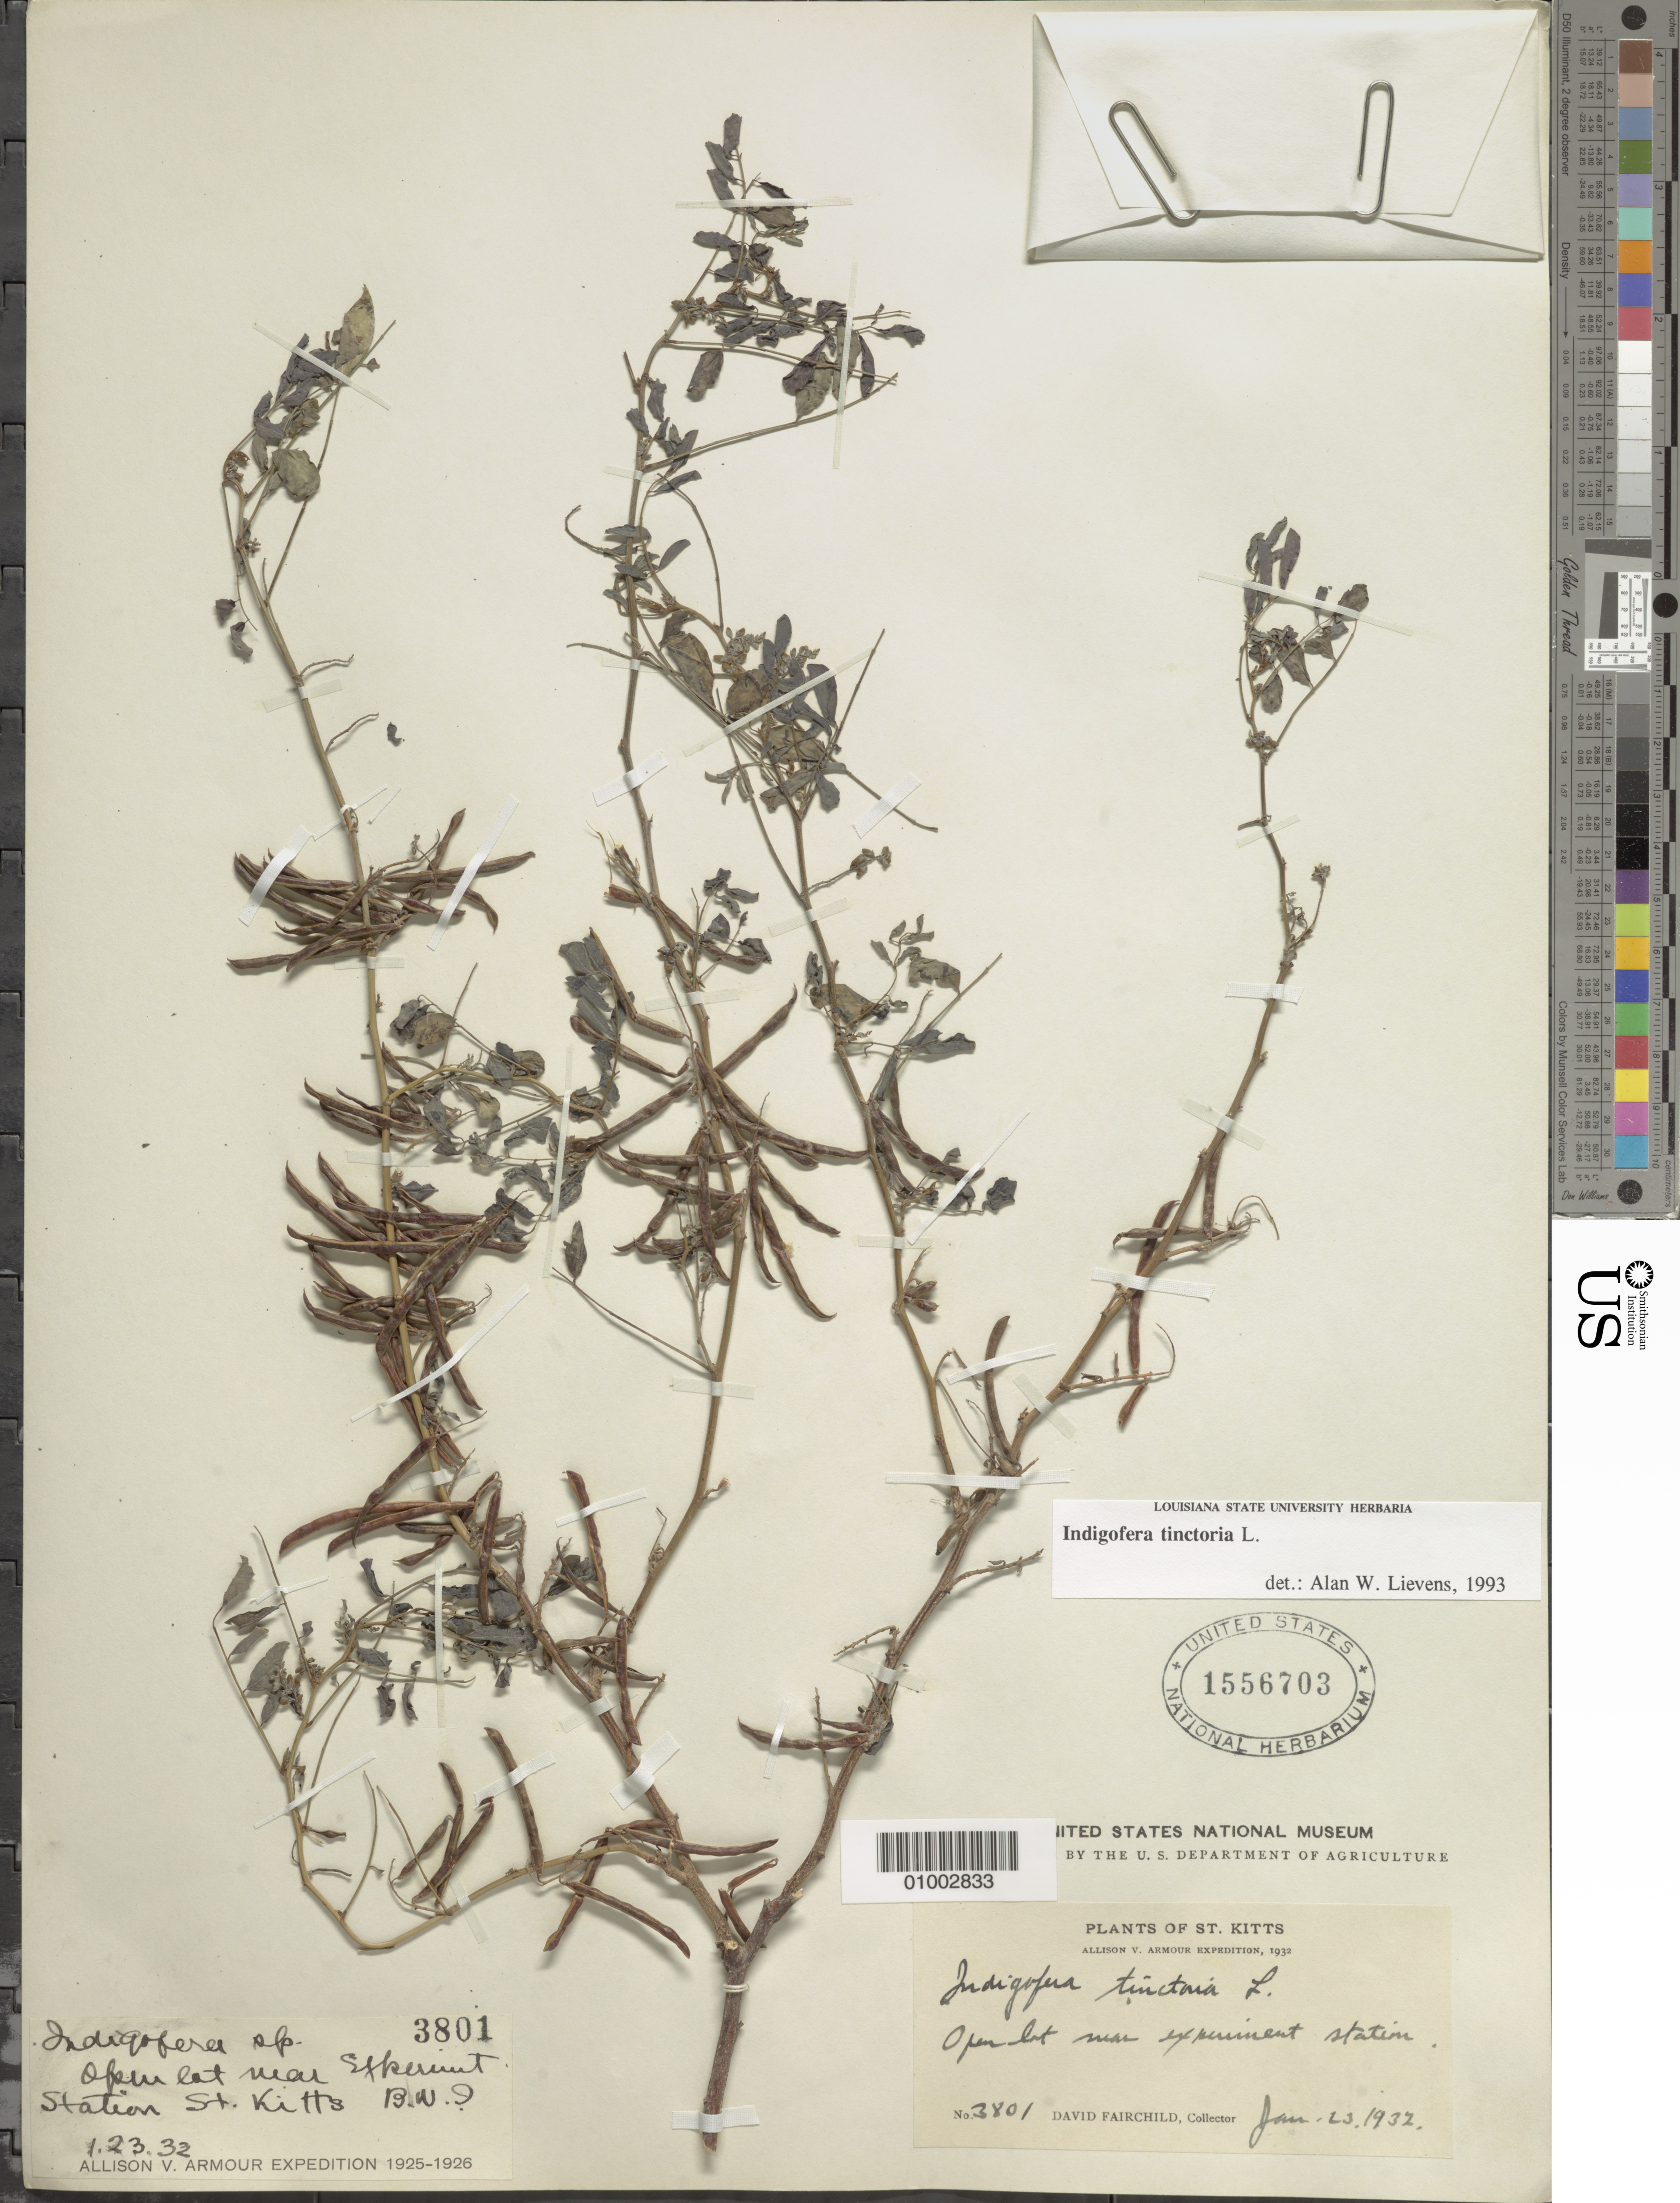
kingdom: Plantae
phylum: Tracheophyta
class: Magnoliopsida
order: Fabales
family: Fabaceae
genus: Indigofera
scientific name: Indigofera tinctoria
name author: L.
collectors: D. Fairchild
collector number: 3801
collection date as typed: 23 Jan 1932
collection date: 1932-01-23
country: St. Christopher-Nevis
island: St. Christopher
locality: Open lot near experiment station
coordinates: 0 N, 0 E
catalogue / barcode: US 1556703